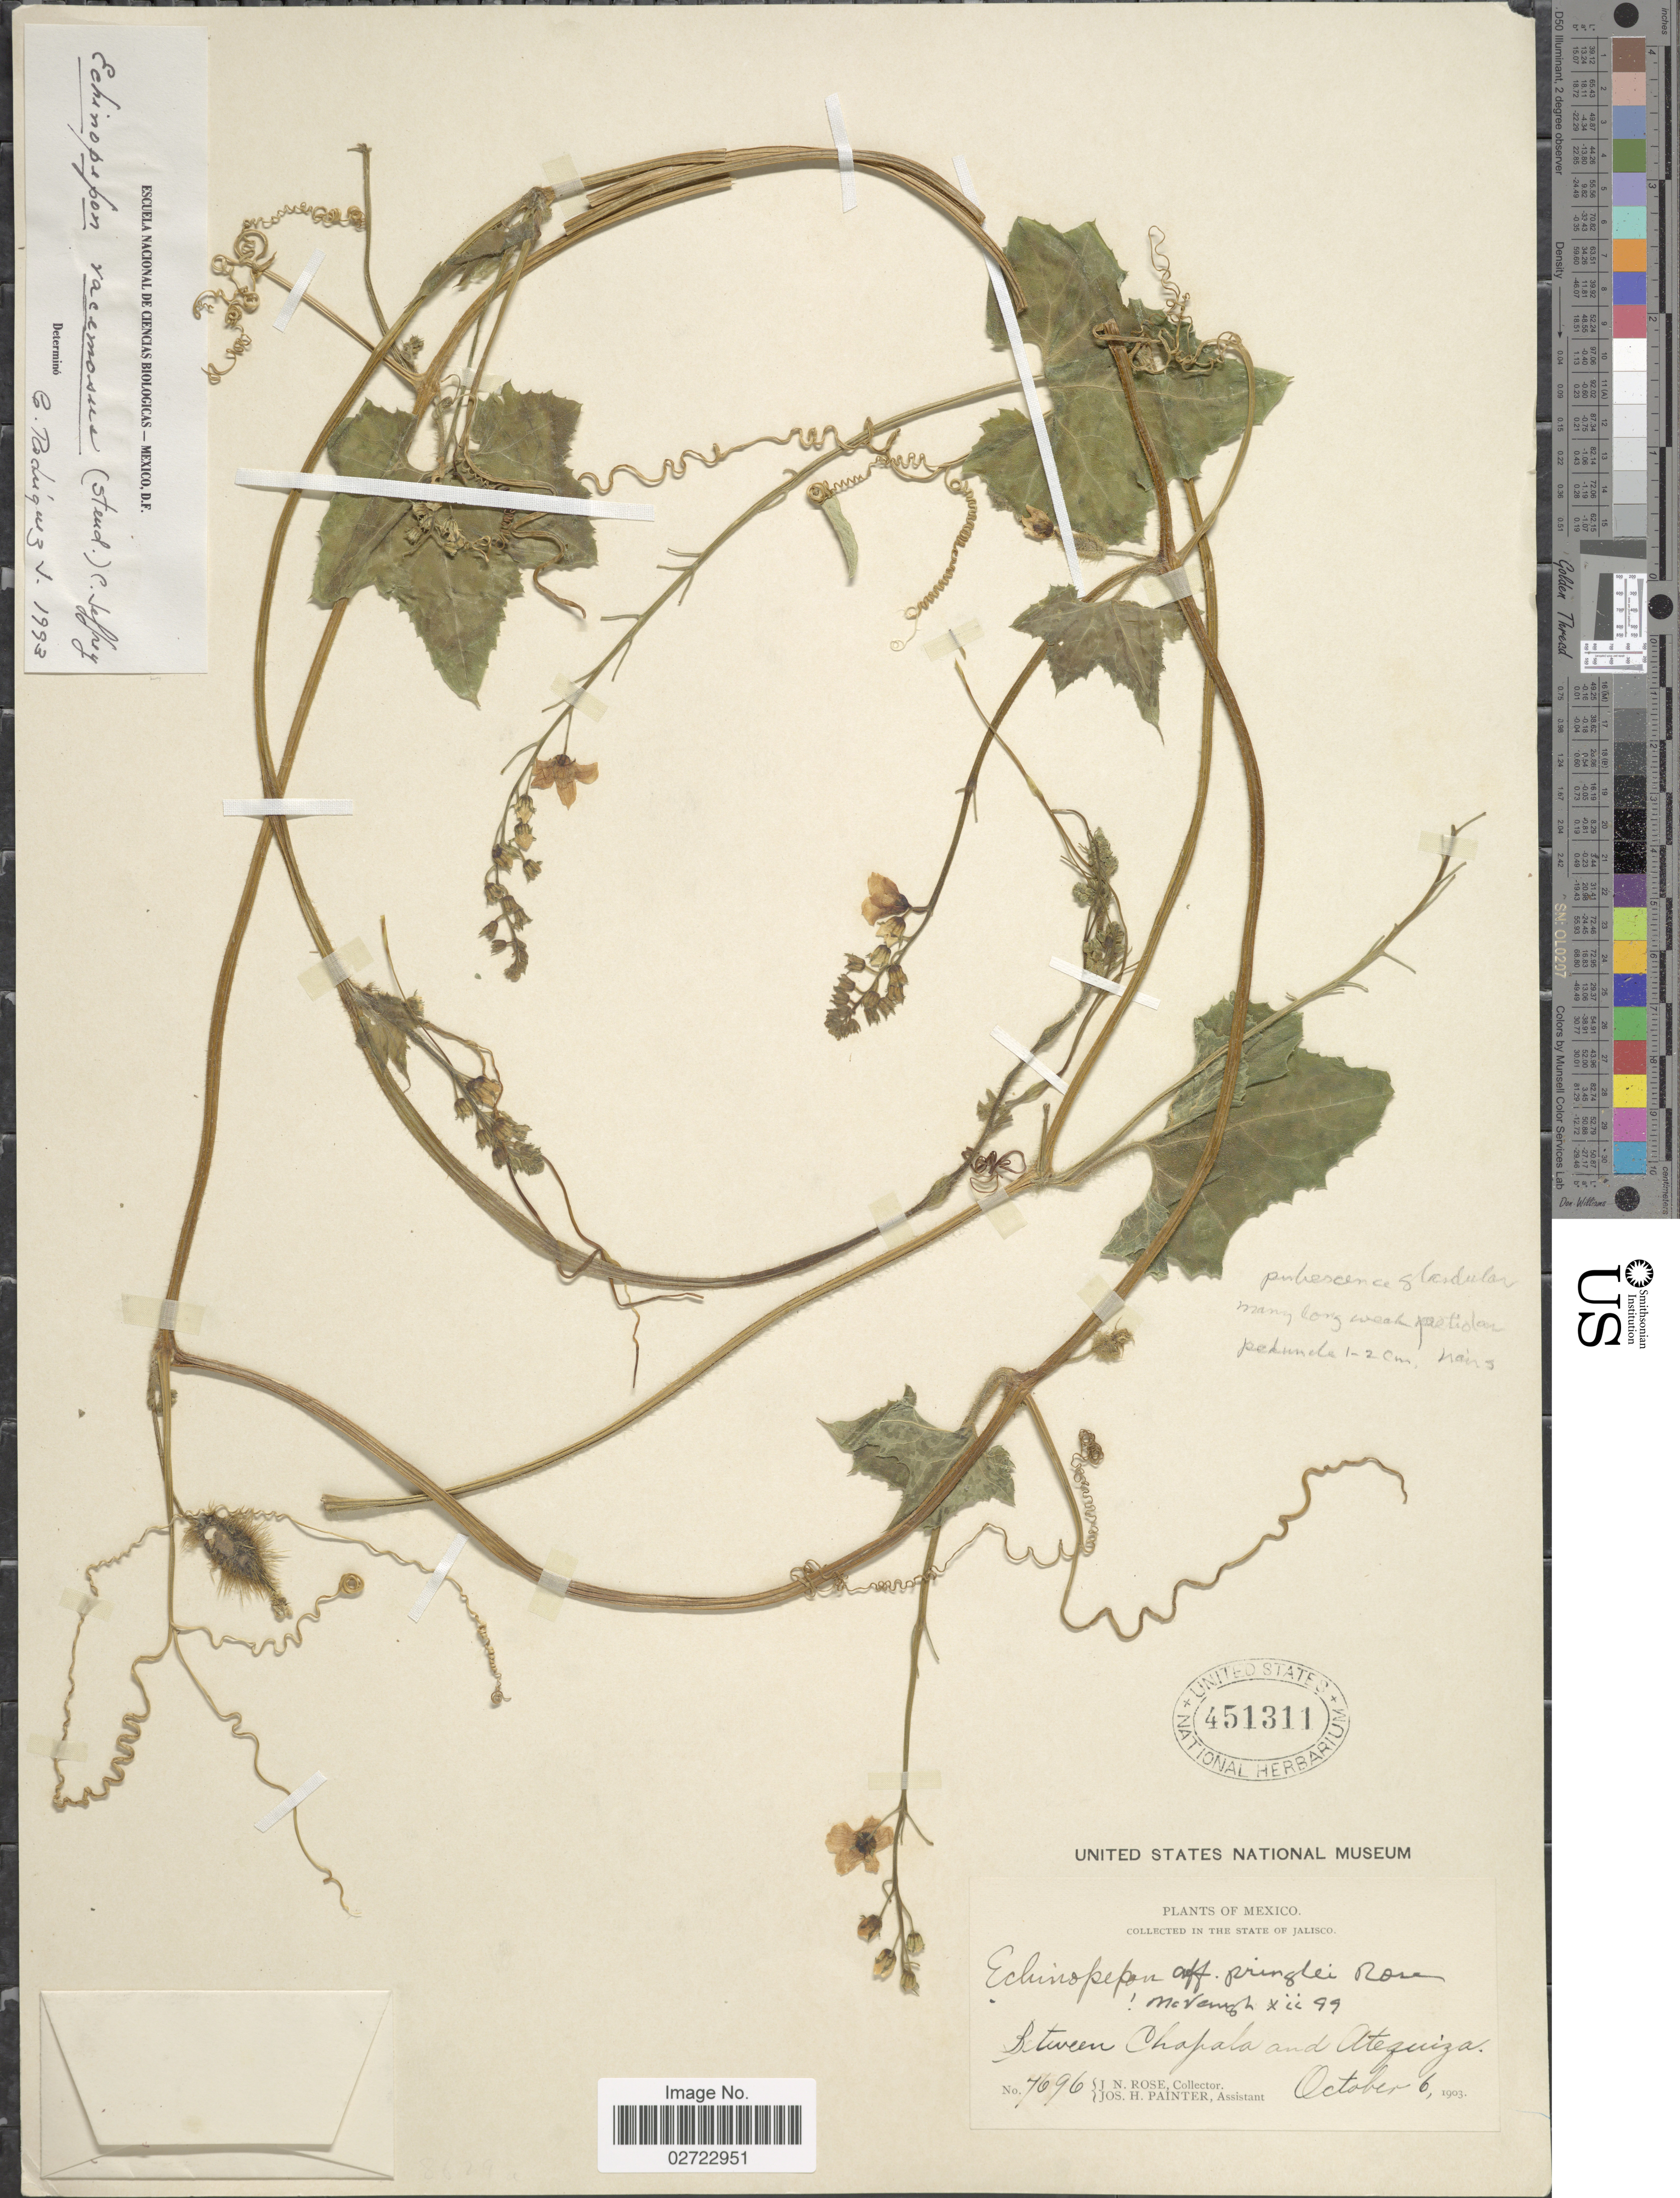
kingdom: Plantae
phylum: Tracheophyta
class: Magnoliopsida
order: Cucurbitales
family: Cucurbitaceae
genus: Echinopepon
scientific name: Echinopepon pringlei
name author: Rose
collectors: J. N. Rose & J. H. Painter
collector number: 7696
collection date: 1903-10-06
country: Mexico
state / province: Jalisco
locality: Between Chapala and Atequiza.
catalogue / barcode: US 451311